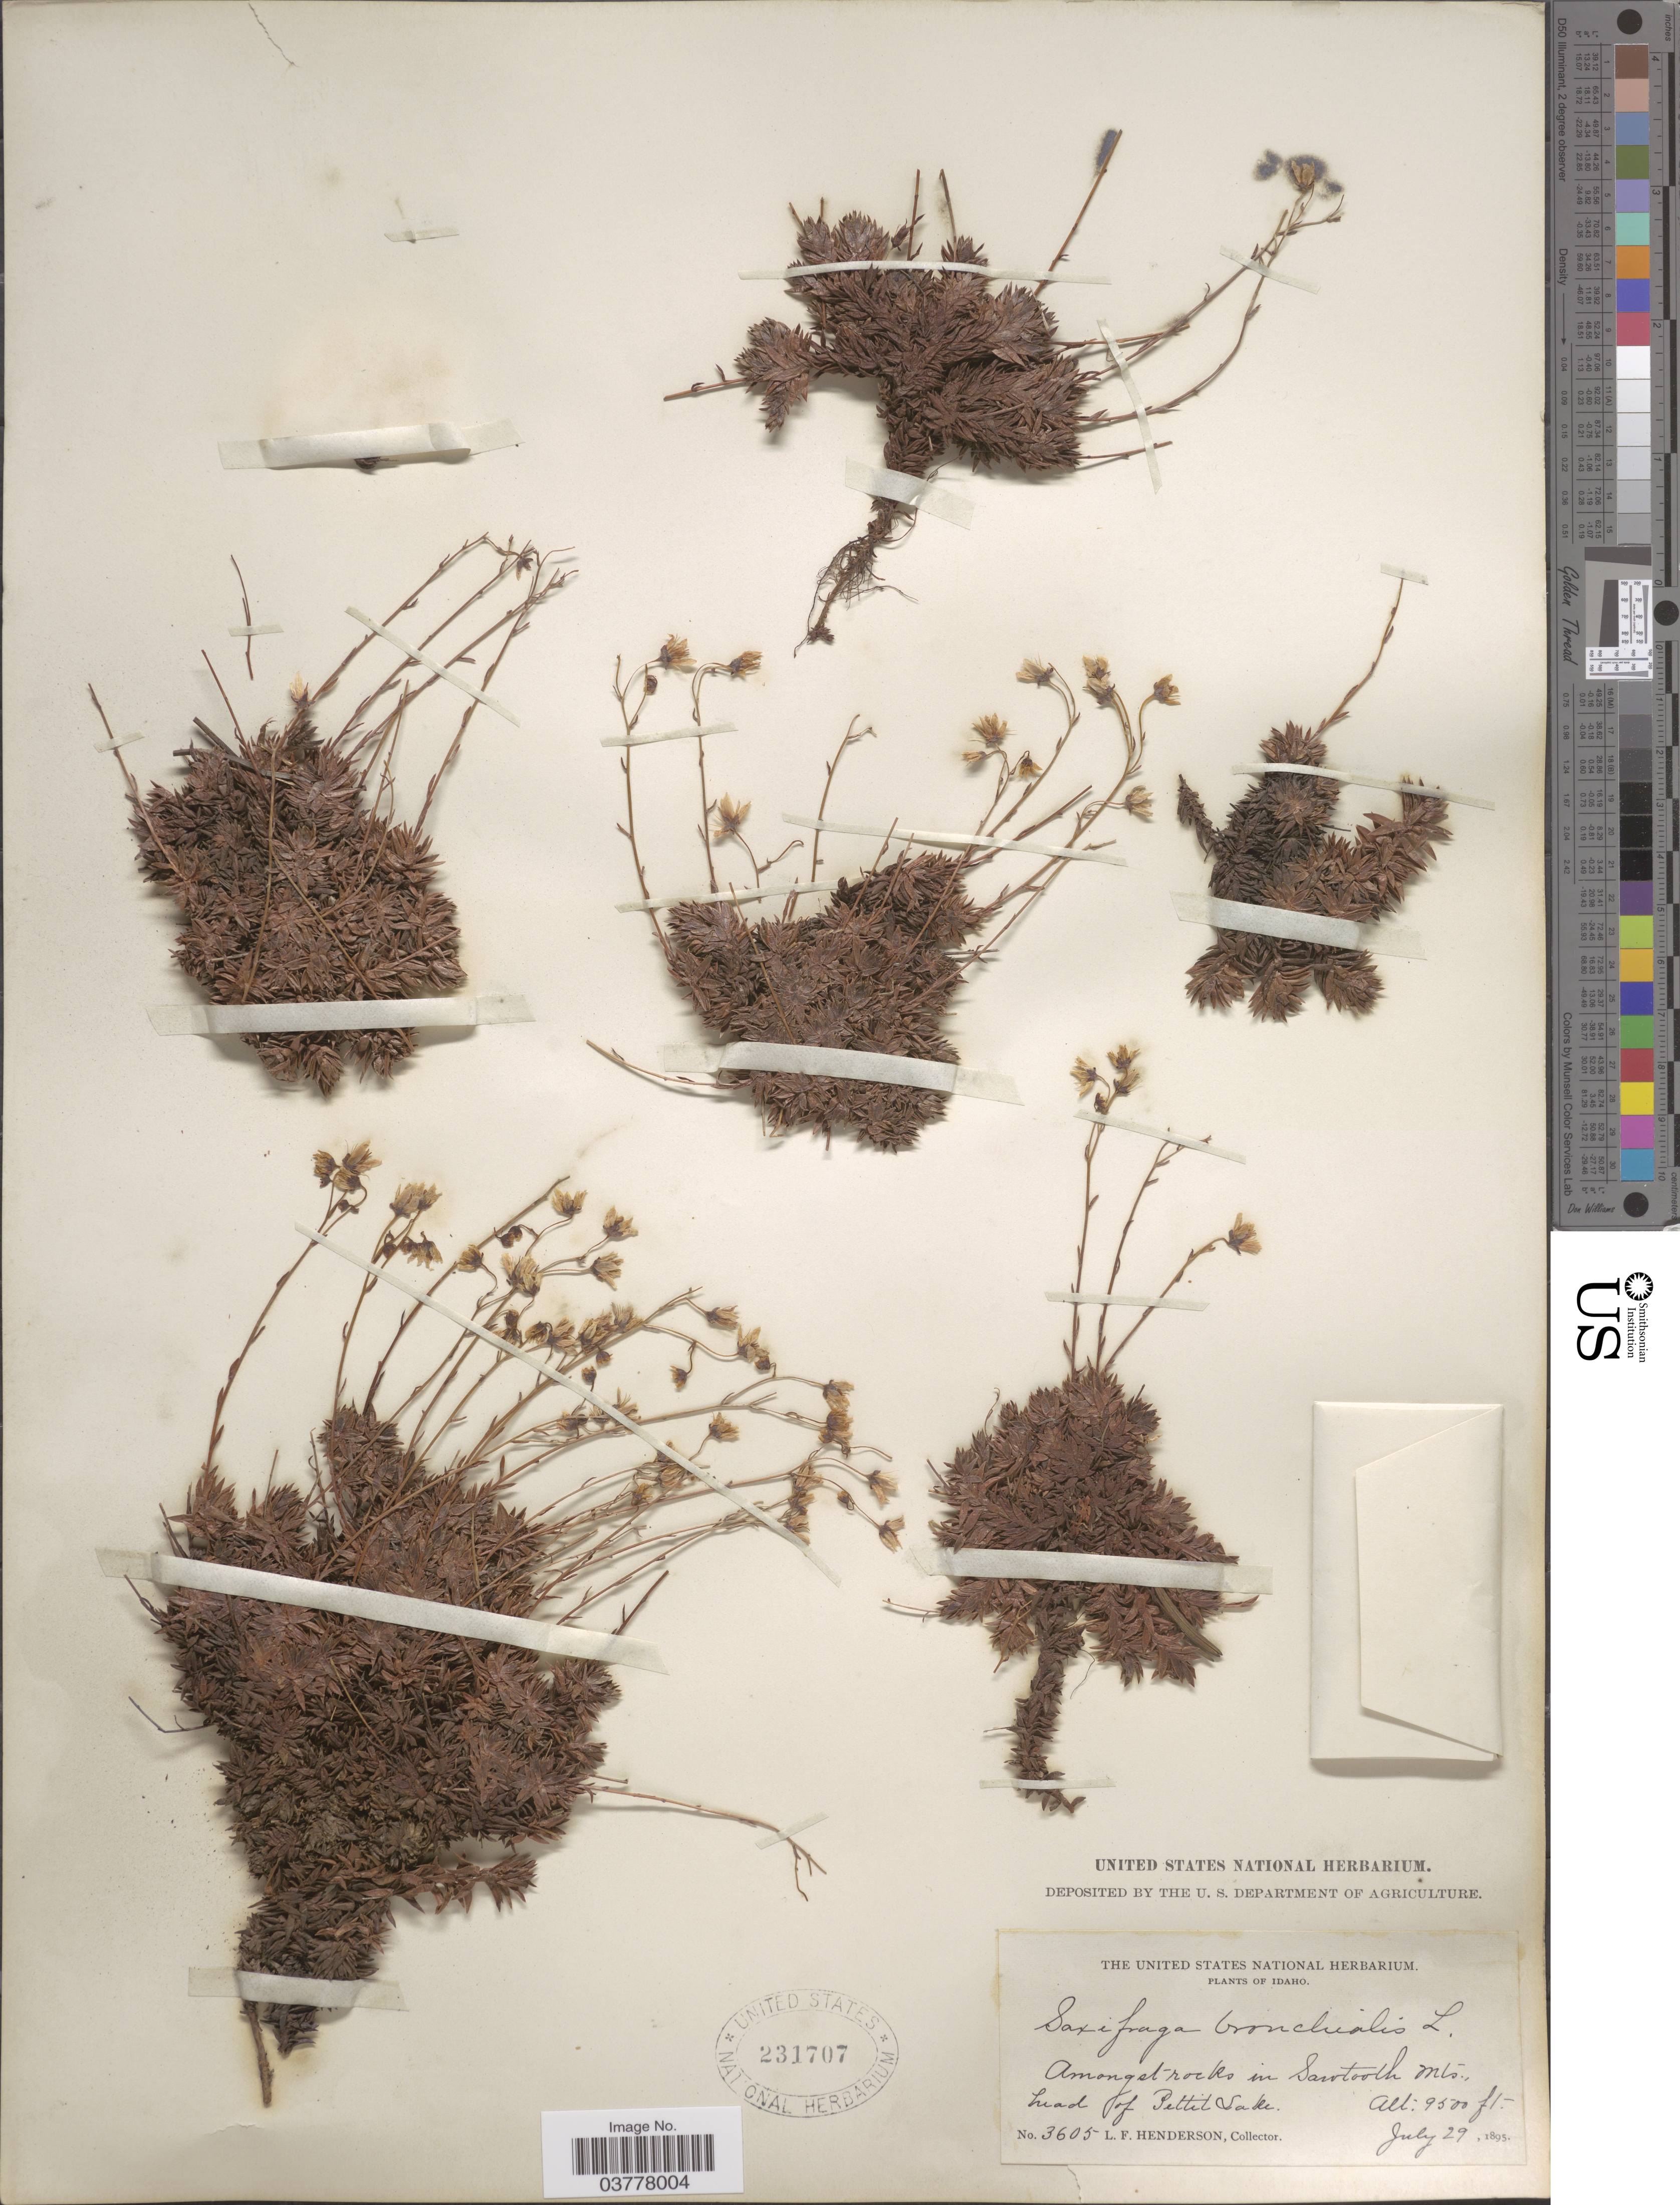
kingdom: Plantae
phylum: Tracheophyta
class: Magnoliopsida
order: Saxifragales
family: Saxifragaceae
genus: Saxifraga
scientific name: Saxifraga bronchialis subsp. austromontana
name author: (Wiegand) Piper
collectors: L. Henderson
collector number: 3605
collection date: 1895-07-29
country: United States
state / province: Idaho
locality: Amongst rocks in Sawtooth Mts., head of Pettit Lake.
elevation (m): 2896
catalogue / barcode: US 231707